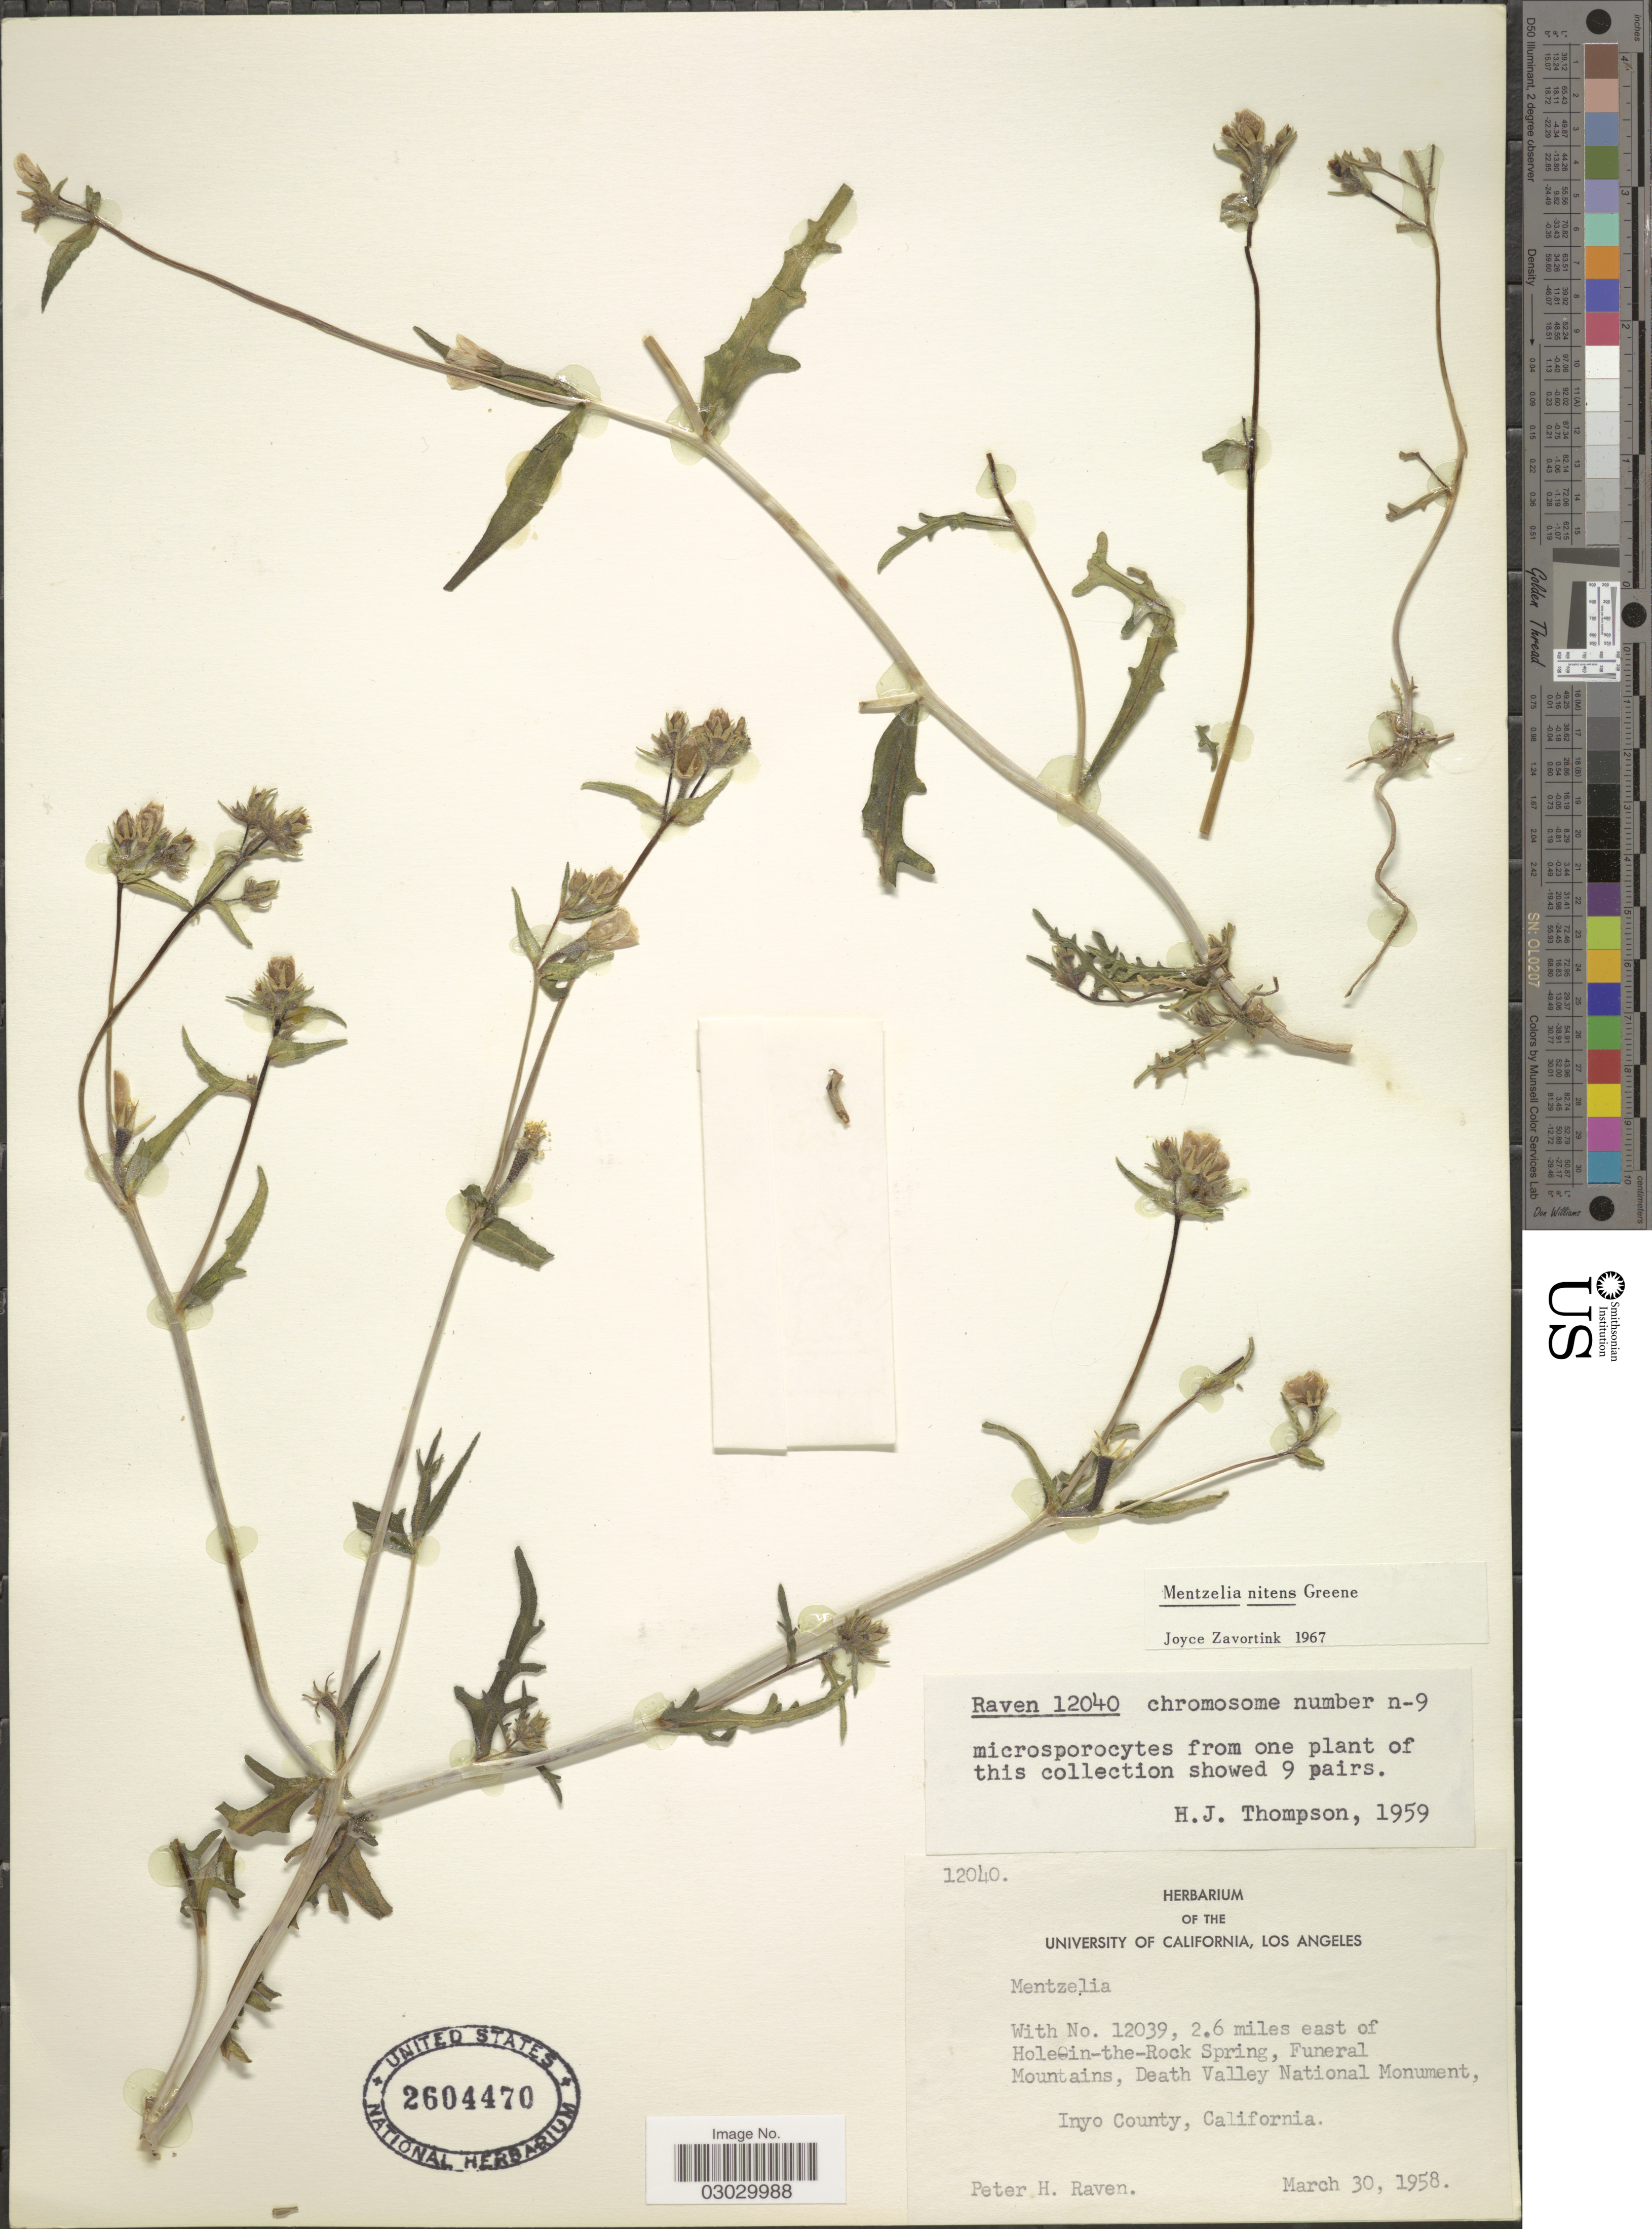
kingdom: Plantae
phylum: Tracheophyta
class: Magnoliopsida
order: Cornales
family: Loasaceae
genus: Mentzelia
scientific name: Mentzelia nitens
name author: Greene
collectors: P. Raven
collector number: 12040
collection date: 1958-03-30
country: United States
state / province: California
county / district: Inyo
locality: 2.6 miles east of Hole-in-the-Rock Spring, Funeral Mountains, Death Valley National Monument, Inyo County.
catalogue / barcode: US 2604470